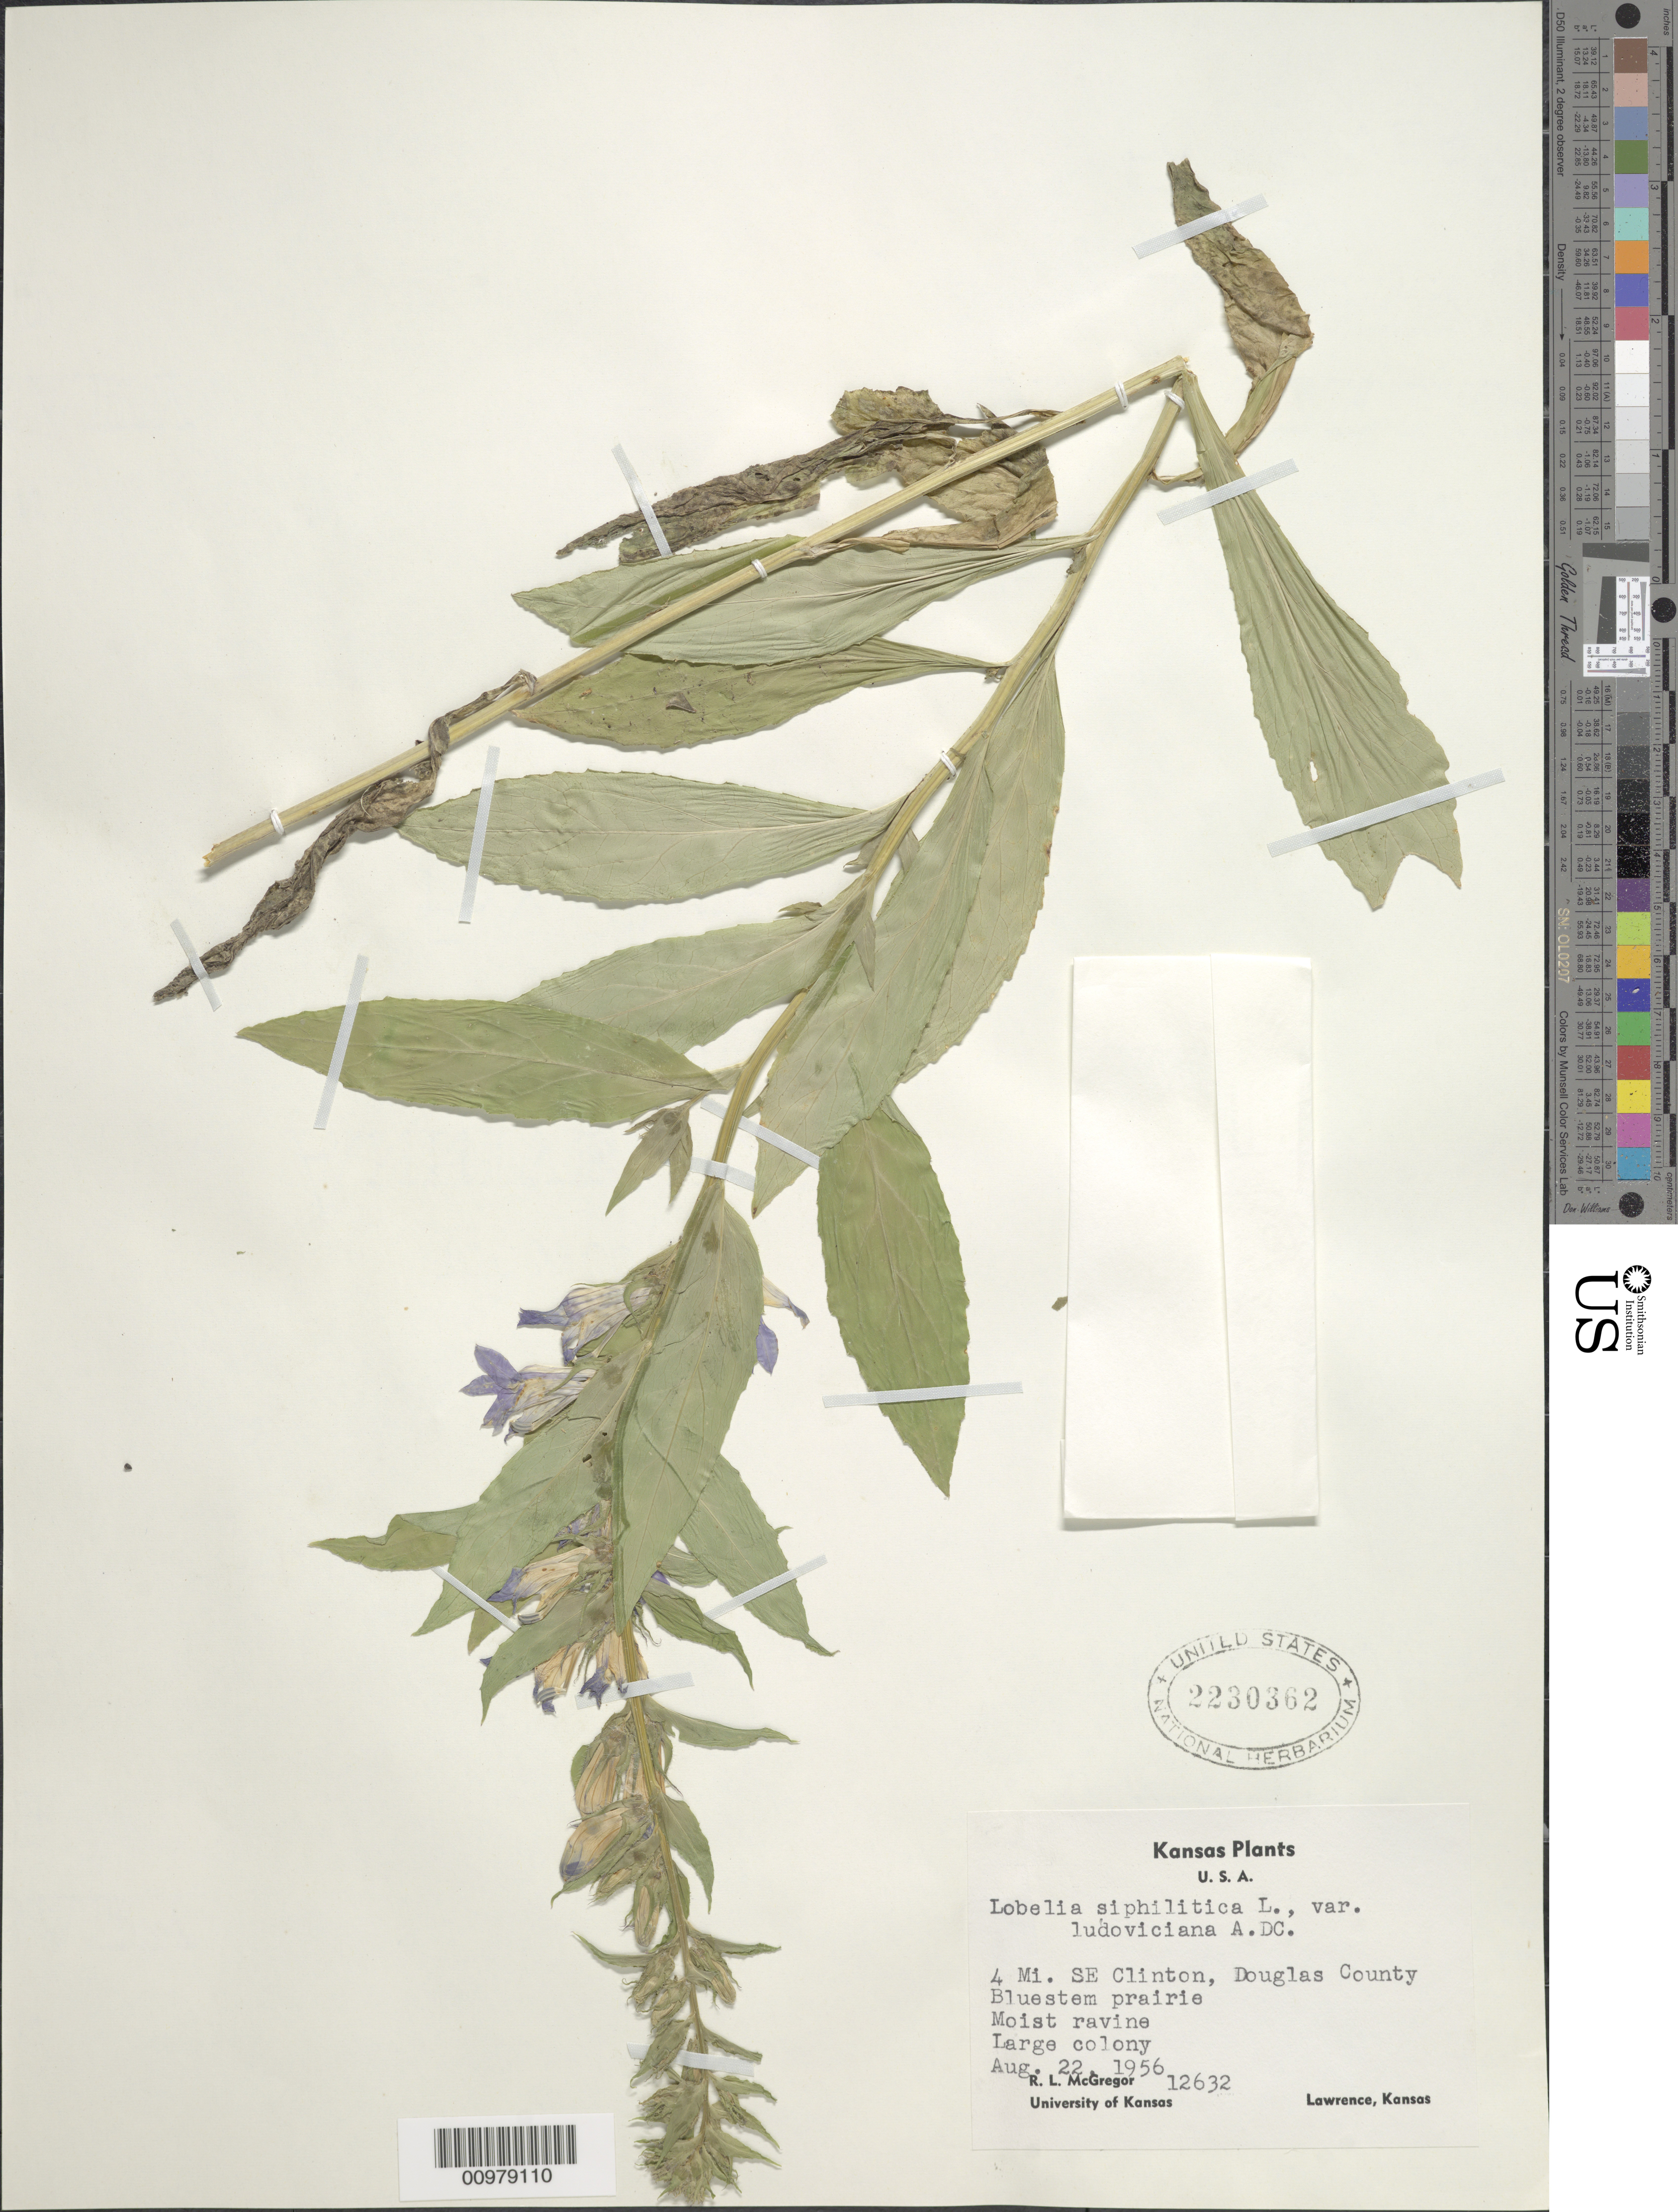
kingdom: Plantae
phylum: Tracheophyta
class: Magnoliopsida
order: Asterales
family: Campanulaceae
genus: Lobelia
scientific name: Lobelia siphilitica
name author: L.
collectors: R. L. McGregor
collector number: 12632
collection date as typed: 22 Aug 1956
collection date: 1956-08-22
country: United States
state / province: Kansas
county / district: Douglas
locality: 4 mi se lawrence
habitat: bluestem prairie; moist ravine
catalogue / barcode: US 2230362